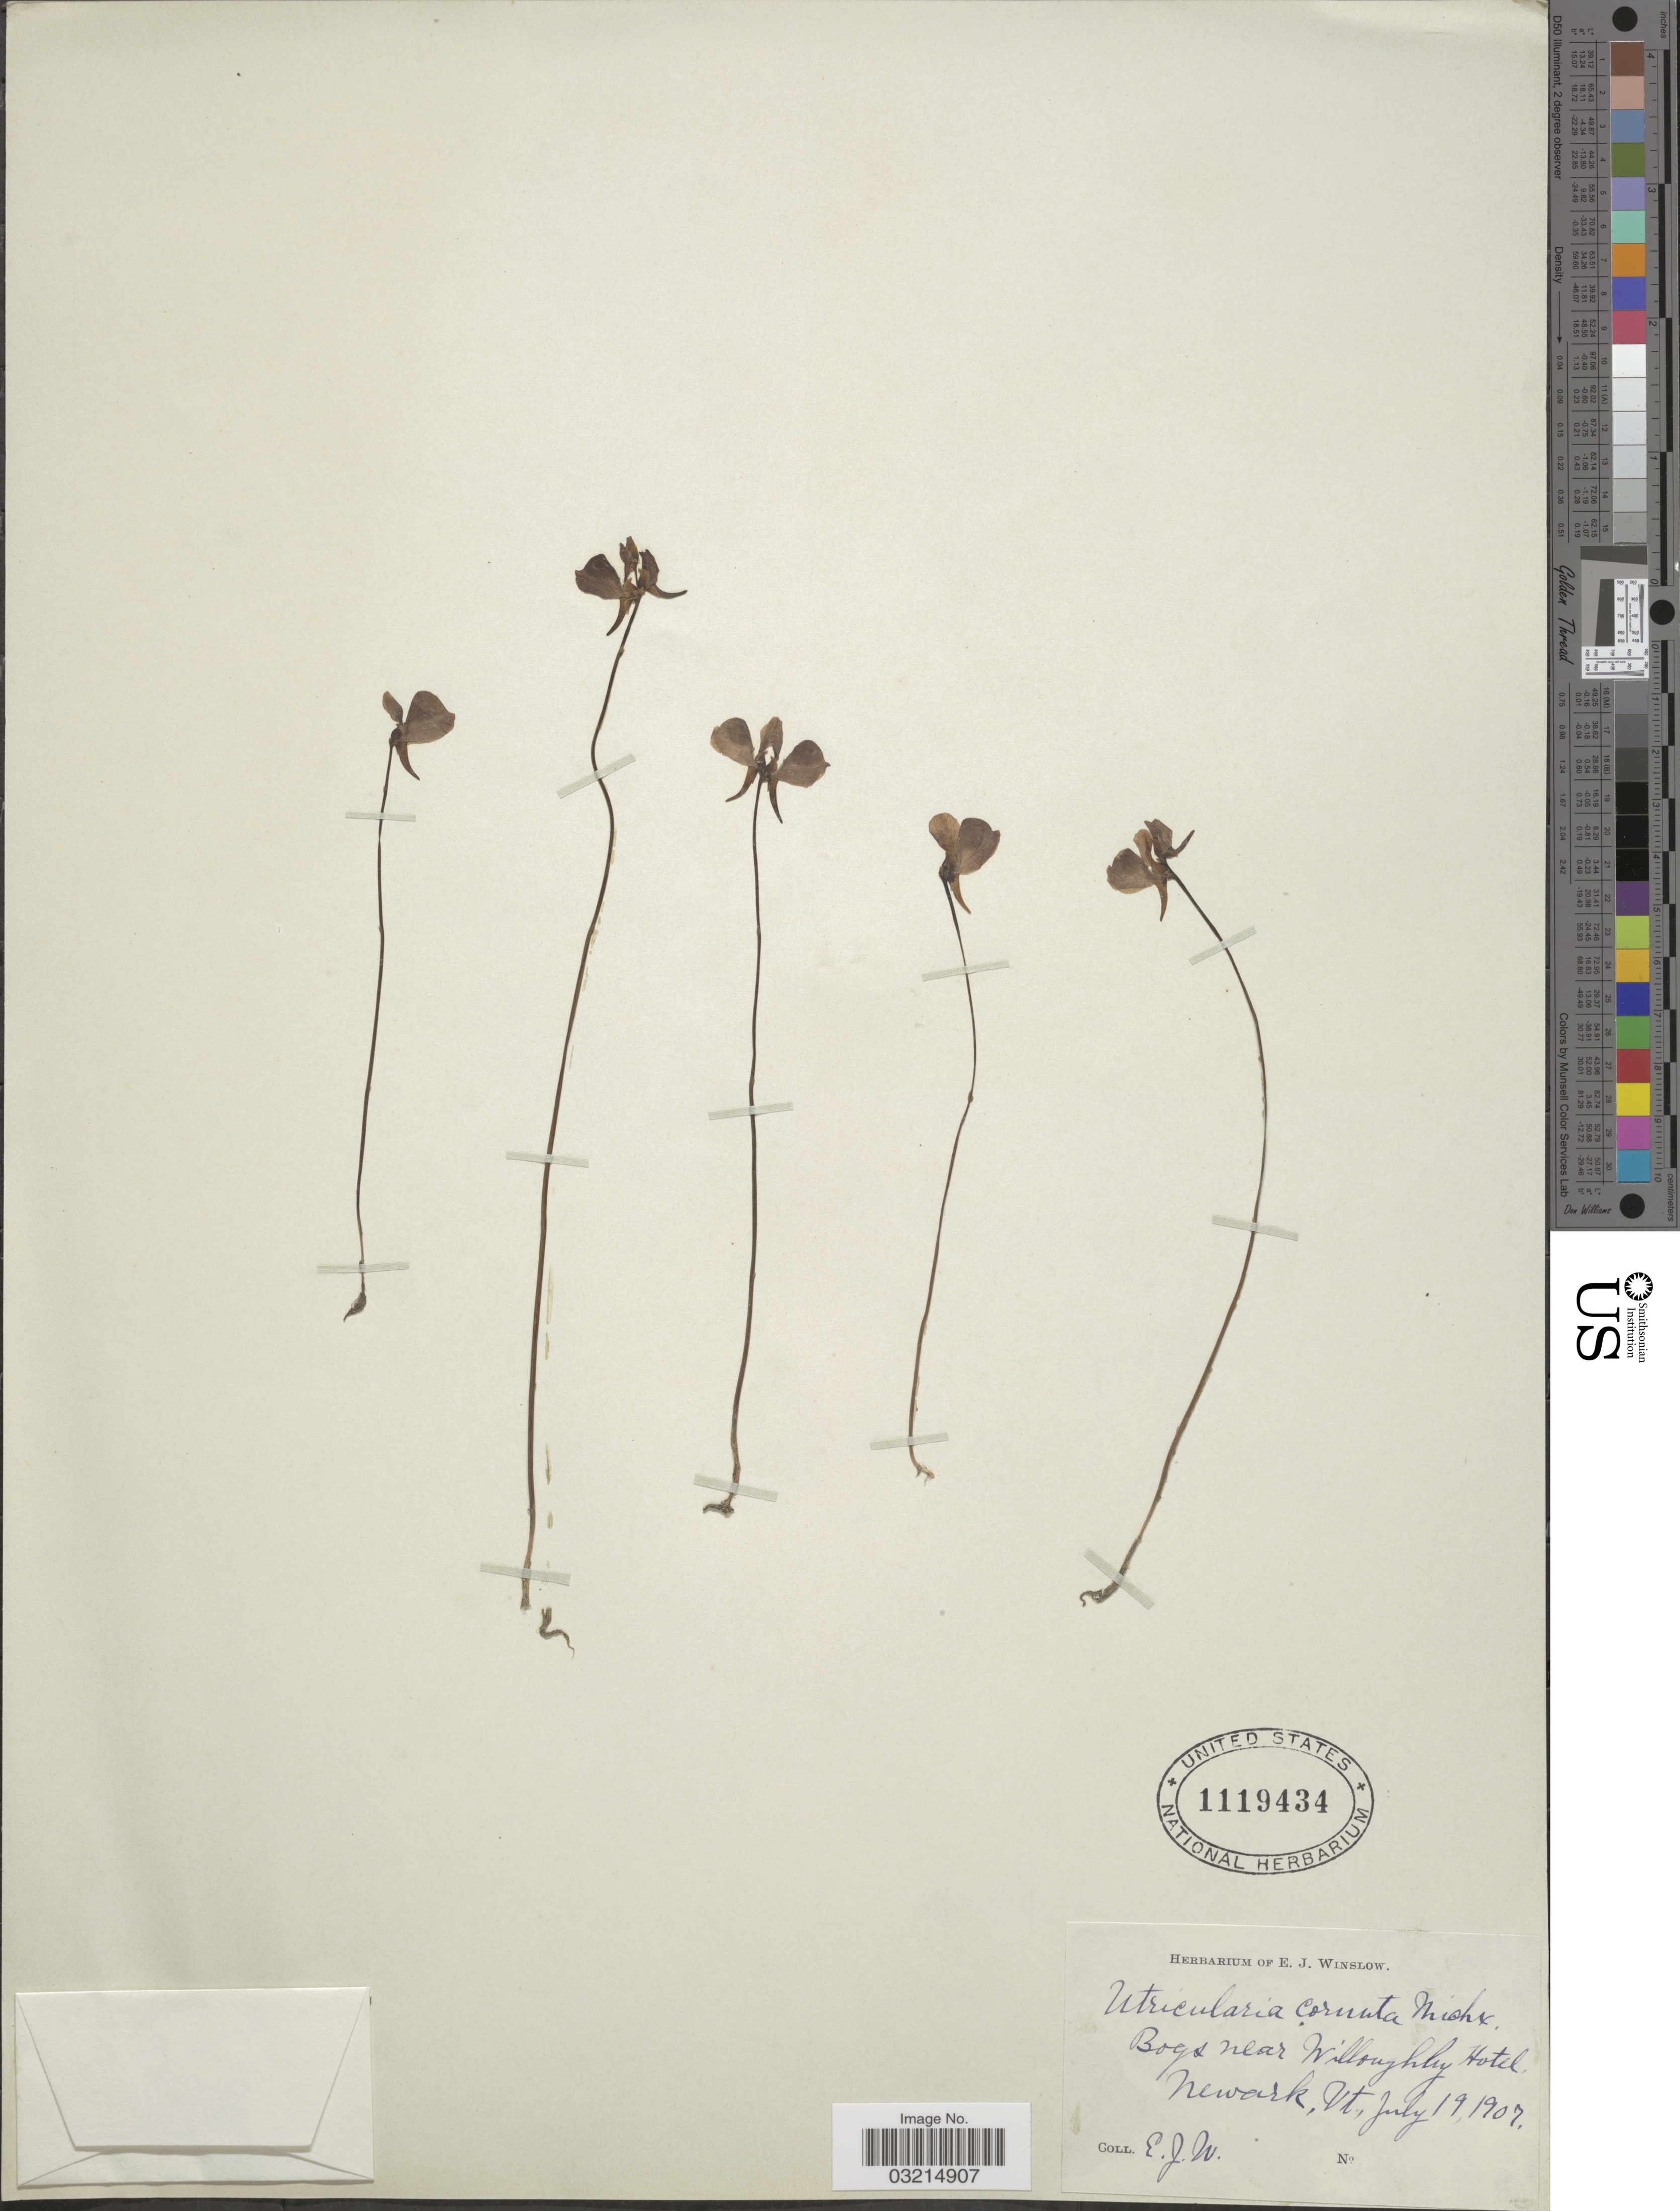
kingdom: Plantae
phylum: Tracheophyta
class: Magnoliopsida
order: Lamiales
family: Lentibulariaceae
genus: Utricularia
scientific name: Utricularia cornuta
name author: Michx.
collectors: E. Winslow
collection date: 1907-07-19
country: United States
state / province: Vermont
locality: Bogs near Willoughby Hotel, Newark.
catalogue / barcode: US 1119434